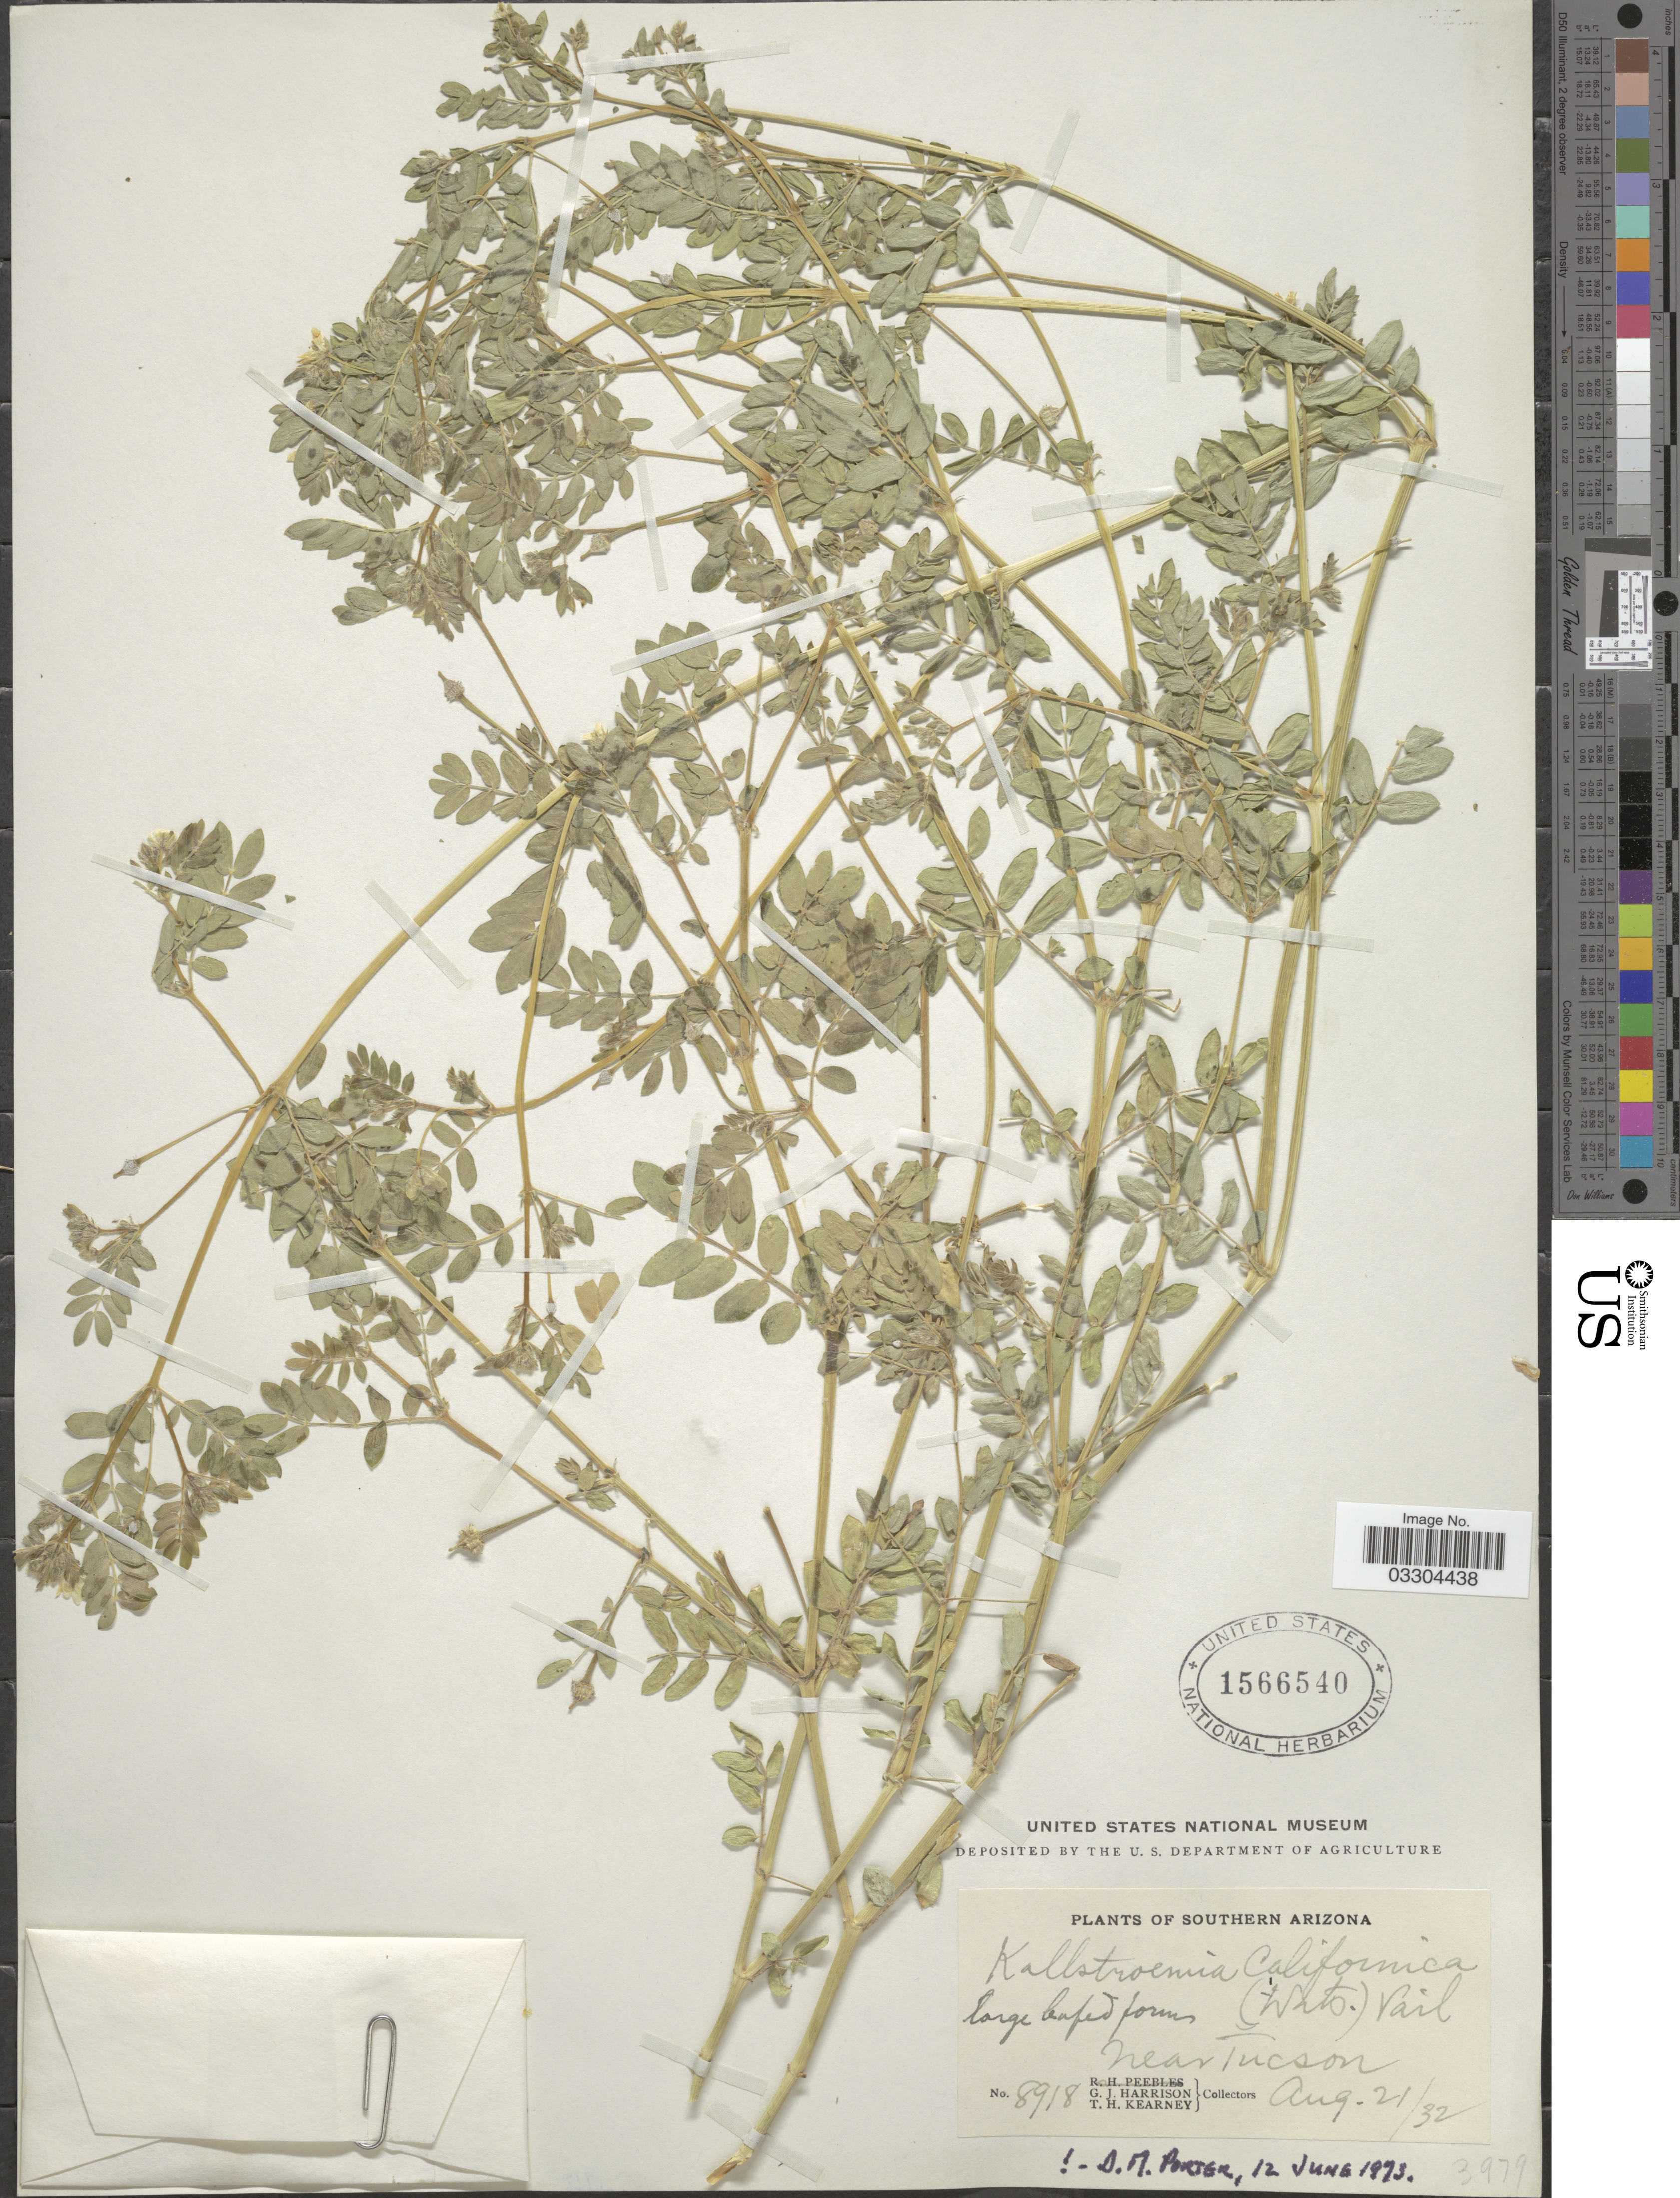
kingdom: Plantae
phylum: Tracheophyta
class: Magnoliopsida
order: Zygophyllales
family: Zygophyllaceae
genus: Kallstroemia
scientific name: Kallstroemia californica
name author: (S. Watson) Vail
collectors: G. J. Harrison & T. H. Kearney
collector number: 8918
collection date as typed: Transcribed d/m/y: 21/8/32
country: United States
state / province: Arizona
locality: Southern Arizona. Near Tucson.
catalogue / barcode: US 1566540